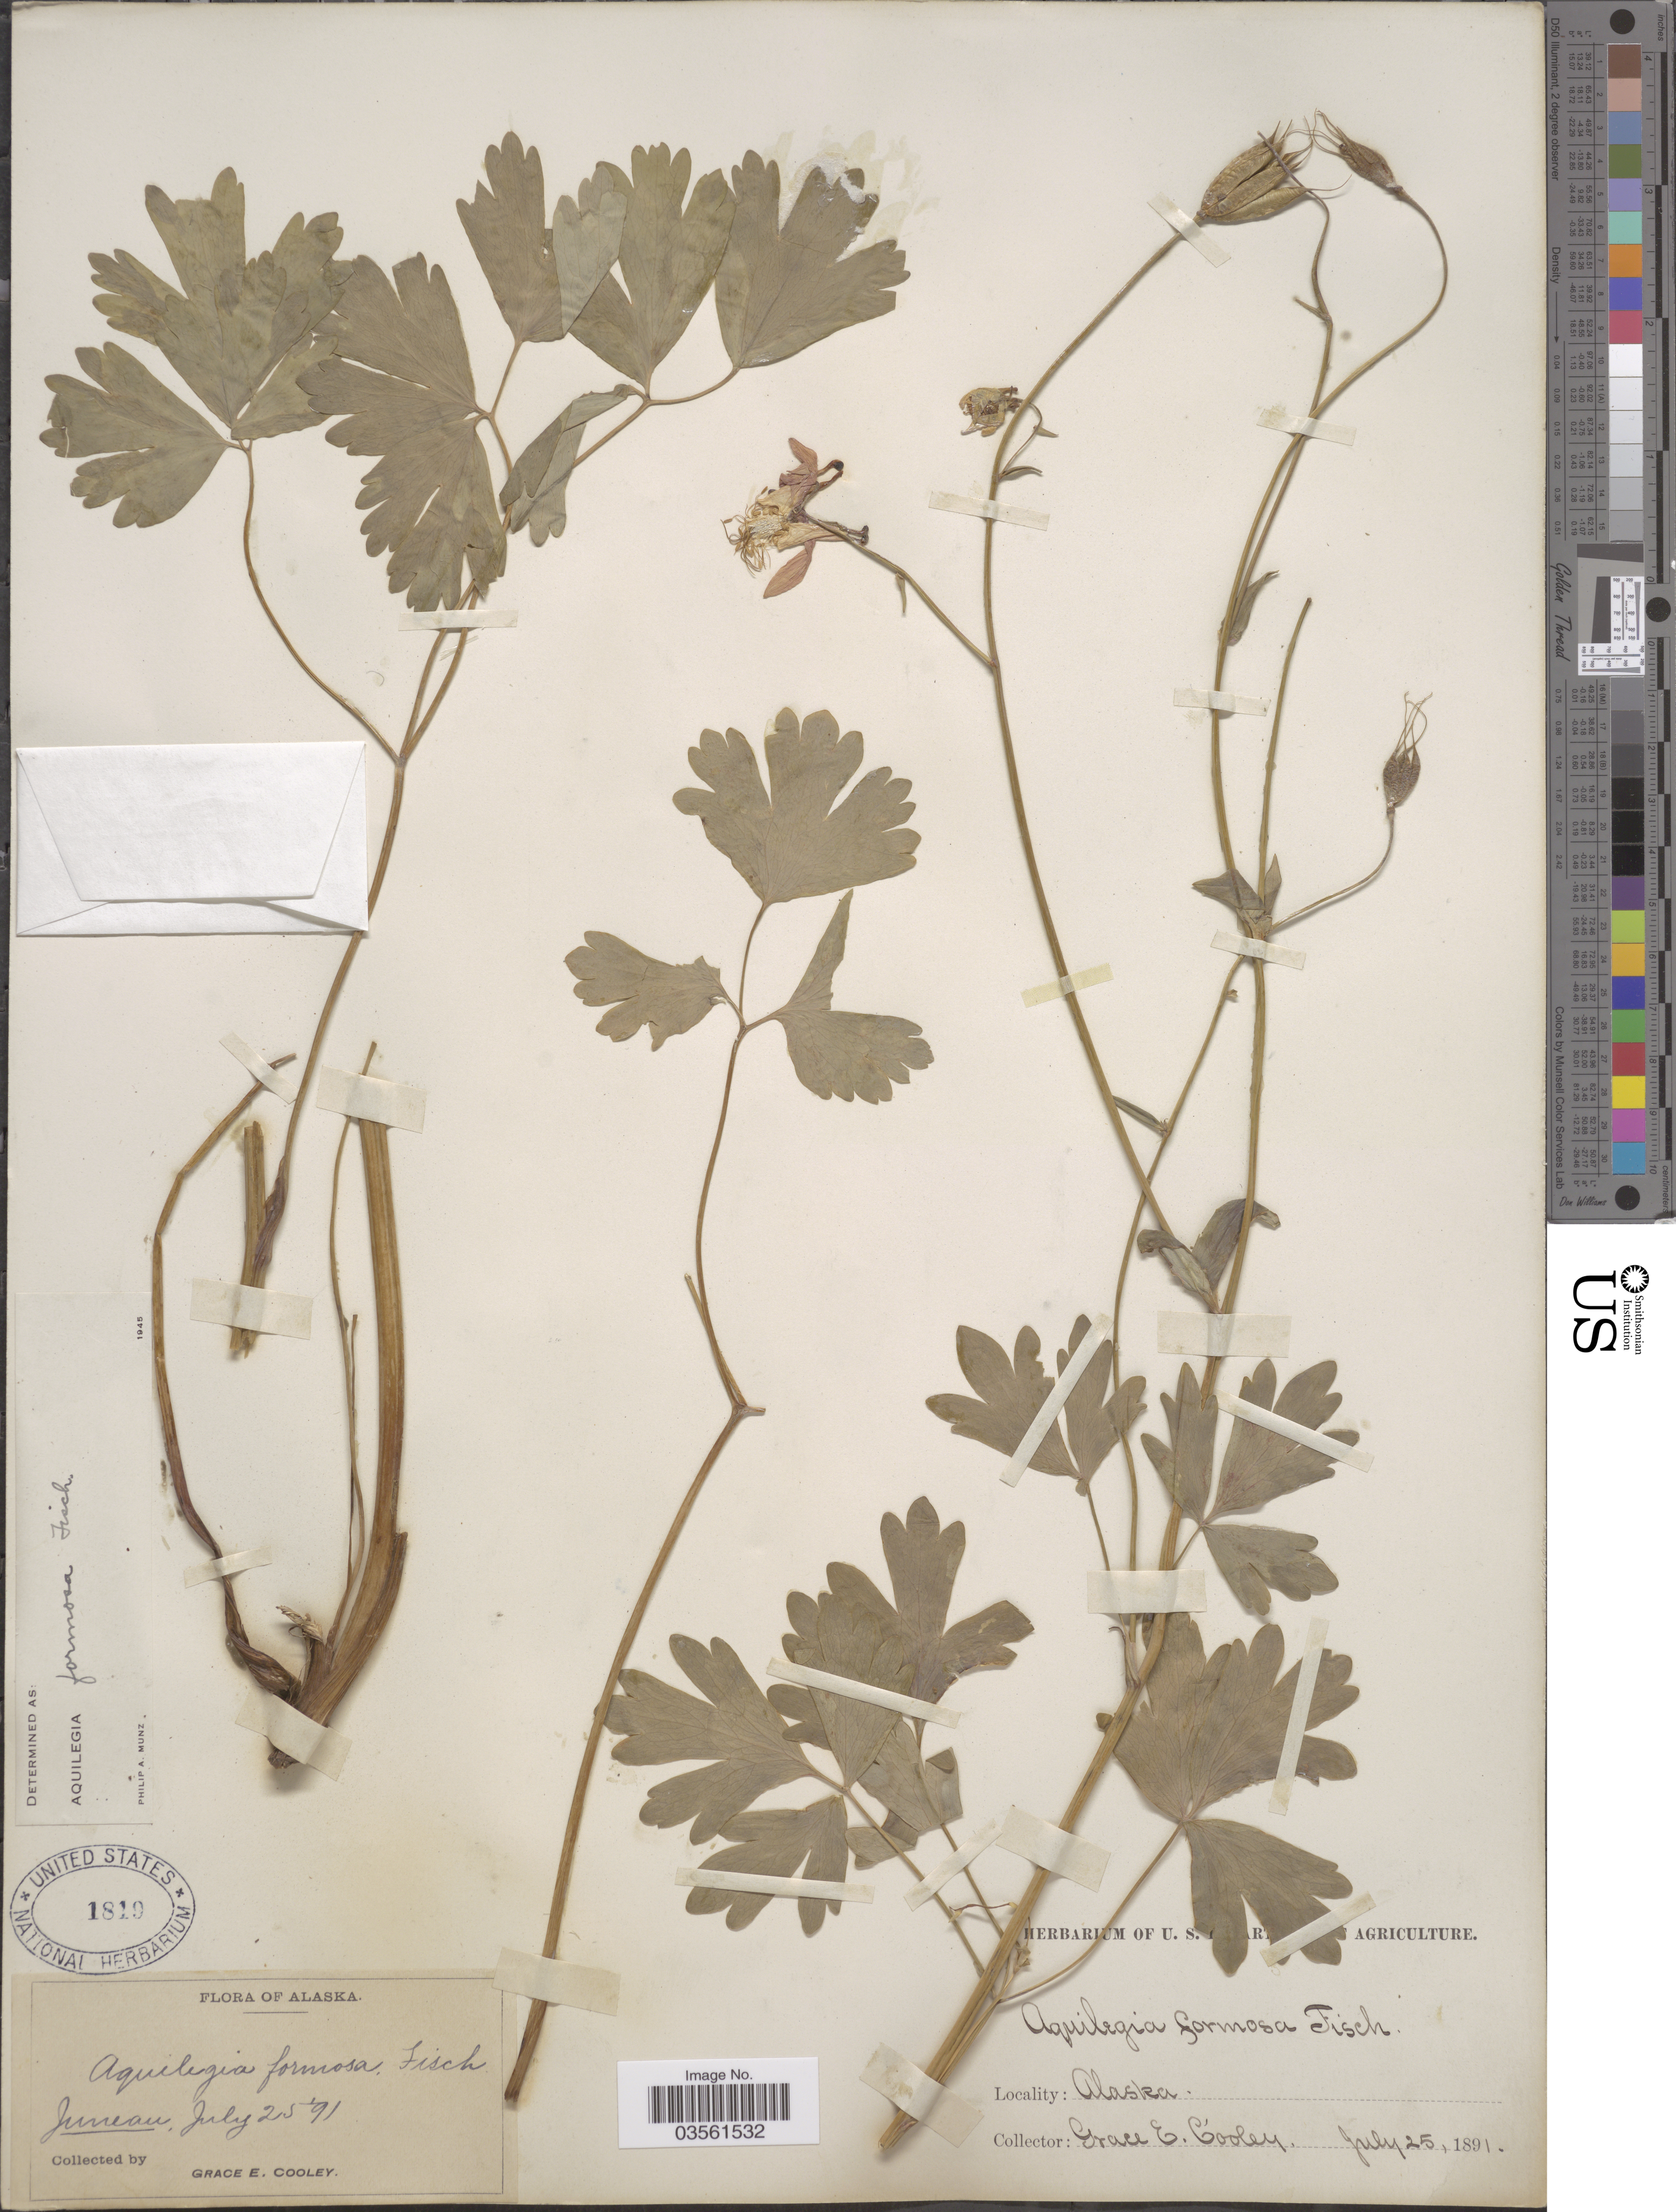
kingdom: Plantae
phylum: Tracheophyta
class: Magnoliopsida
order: Ranunculales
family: Ranunculaceae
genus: Aquilegia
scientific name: Aquilegia formosa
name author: Fisch. ex DC.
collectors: G. E. Cooley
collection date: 1891-07-25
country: United States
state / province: Alaska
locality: Juneau.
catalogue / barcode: US 1819